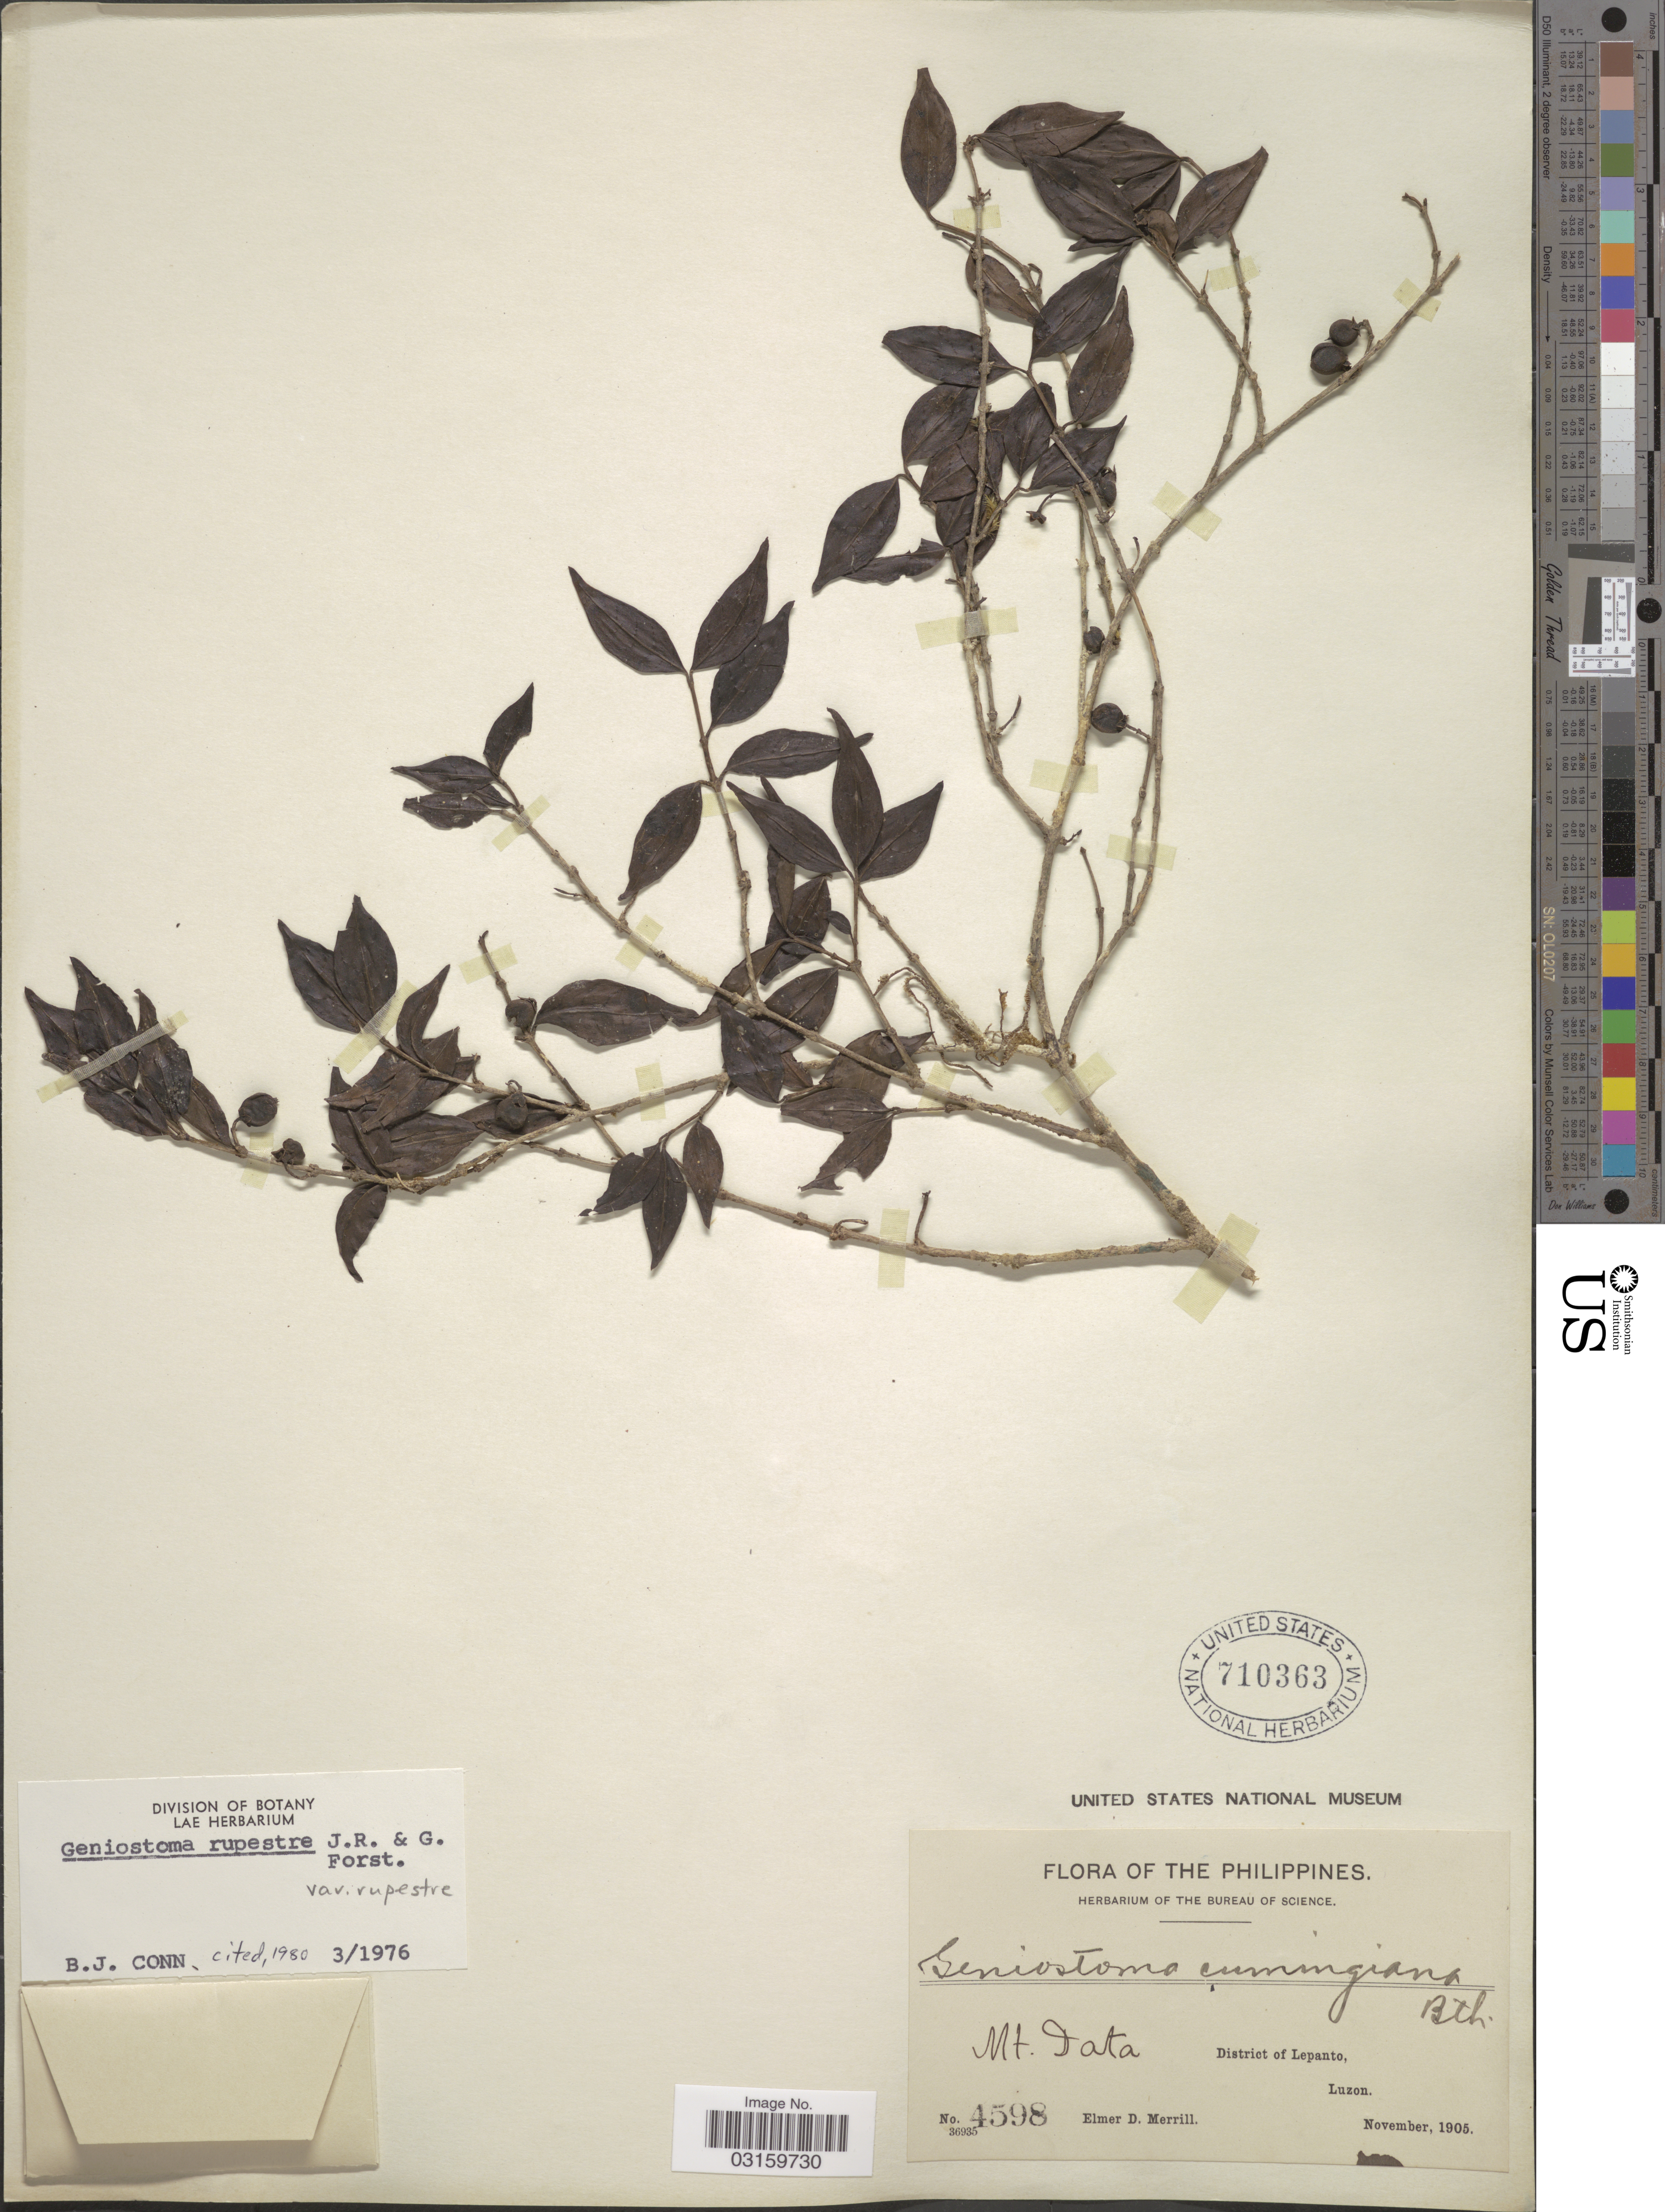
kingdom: Plantae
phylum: Tracheophyta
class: Magnoliopsida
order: Gentianales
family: Loganiaceae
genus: Geniostoma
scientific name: Geniostoma rupestre var. rupestre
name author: J.R. Forst. & G. Forst.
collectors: E. D. Merrill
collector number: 4598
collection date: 1905-11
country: Philippines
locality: Mt. Data, District of Lepanto, Luzon.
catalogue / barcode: US 710363